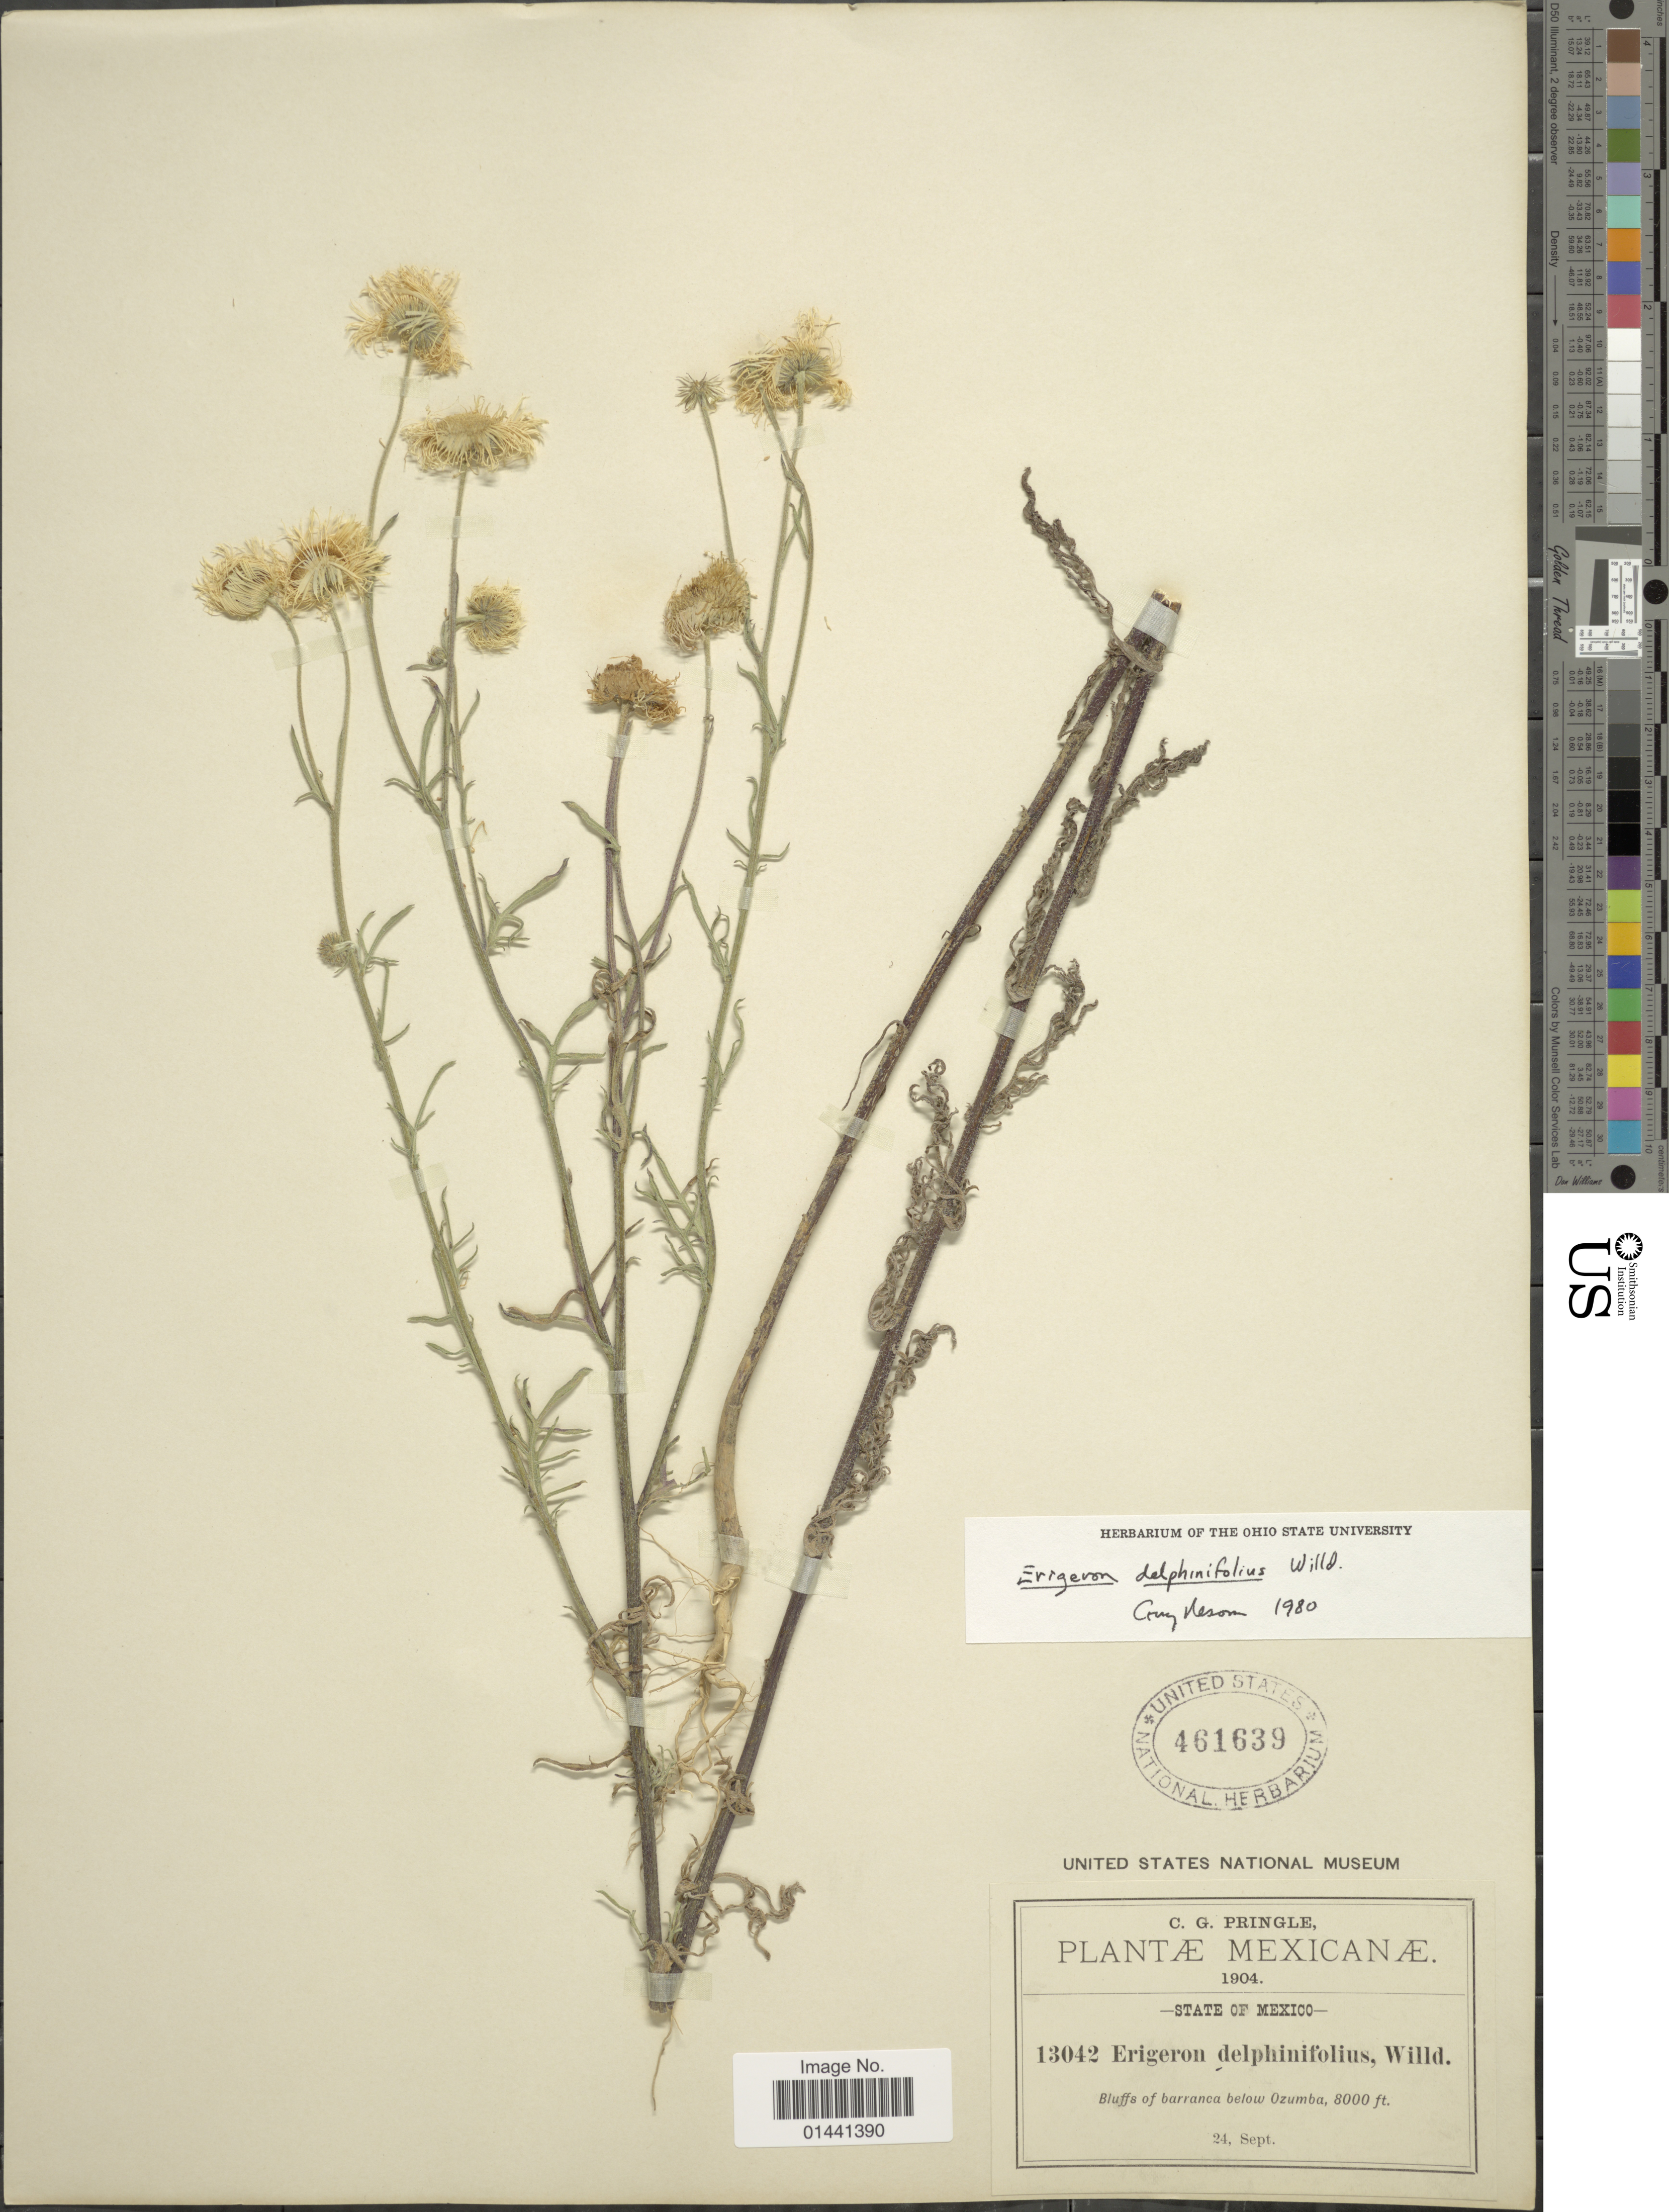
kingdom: Plantae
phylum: Tracheophyta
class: Magnoliopsida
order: Asterales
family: Asteraceae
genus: Erigeron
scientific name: Erigeron delphinifolius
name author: Willd.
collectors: C. G. Pringle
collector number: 13042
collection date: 1904-09-24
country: Mexico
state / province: México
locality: Bluffs of barranca below Ozumba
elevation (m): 2438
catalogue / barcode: US 461639